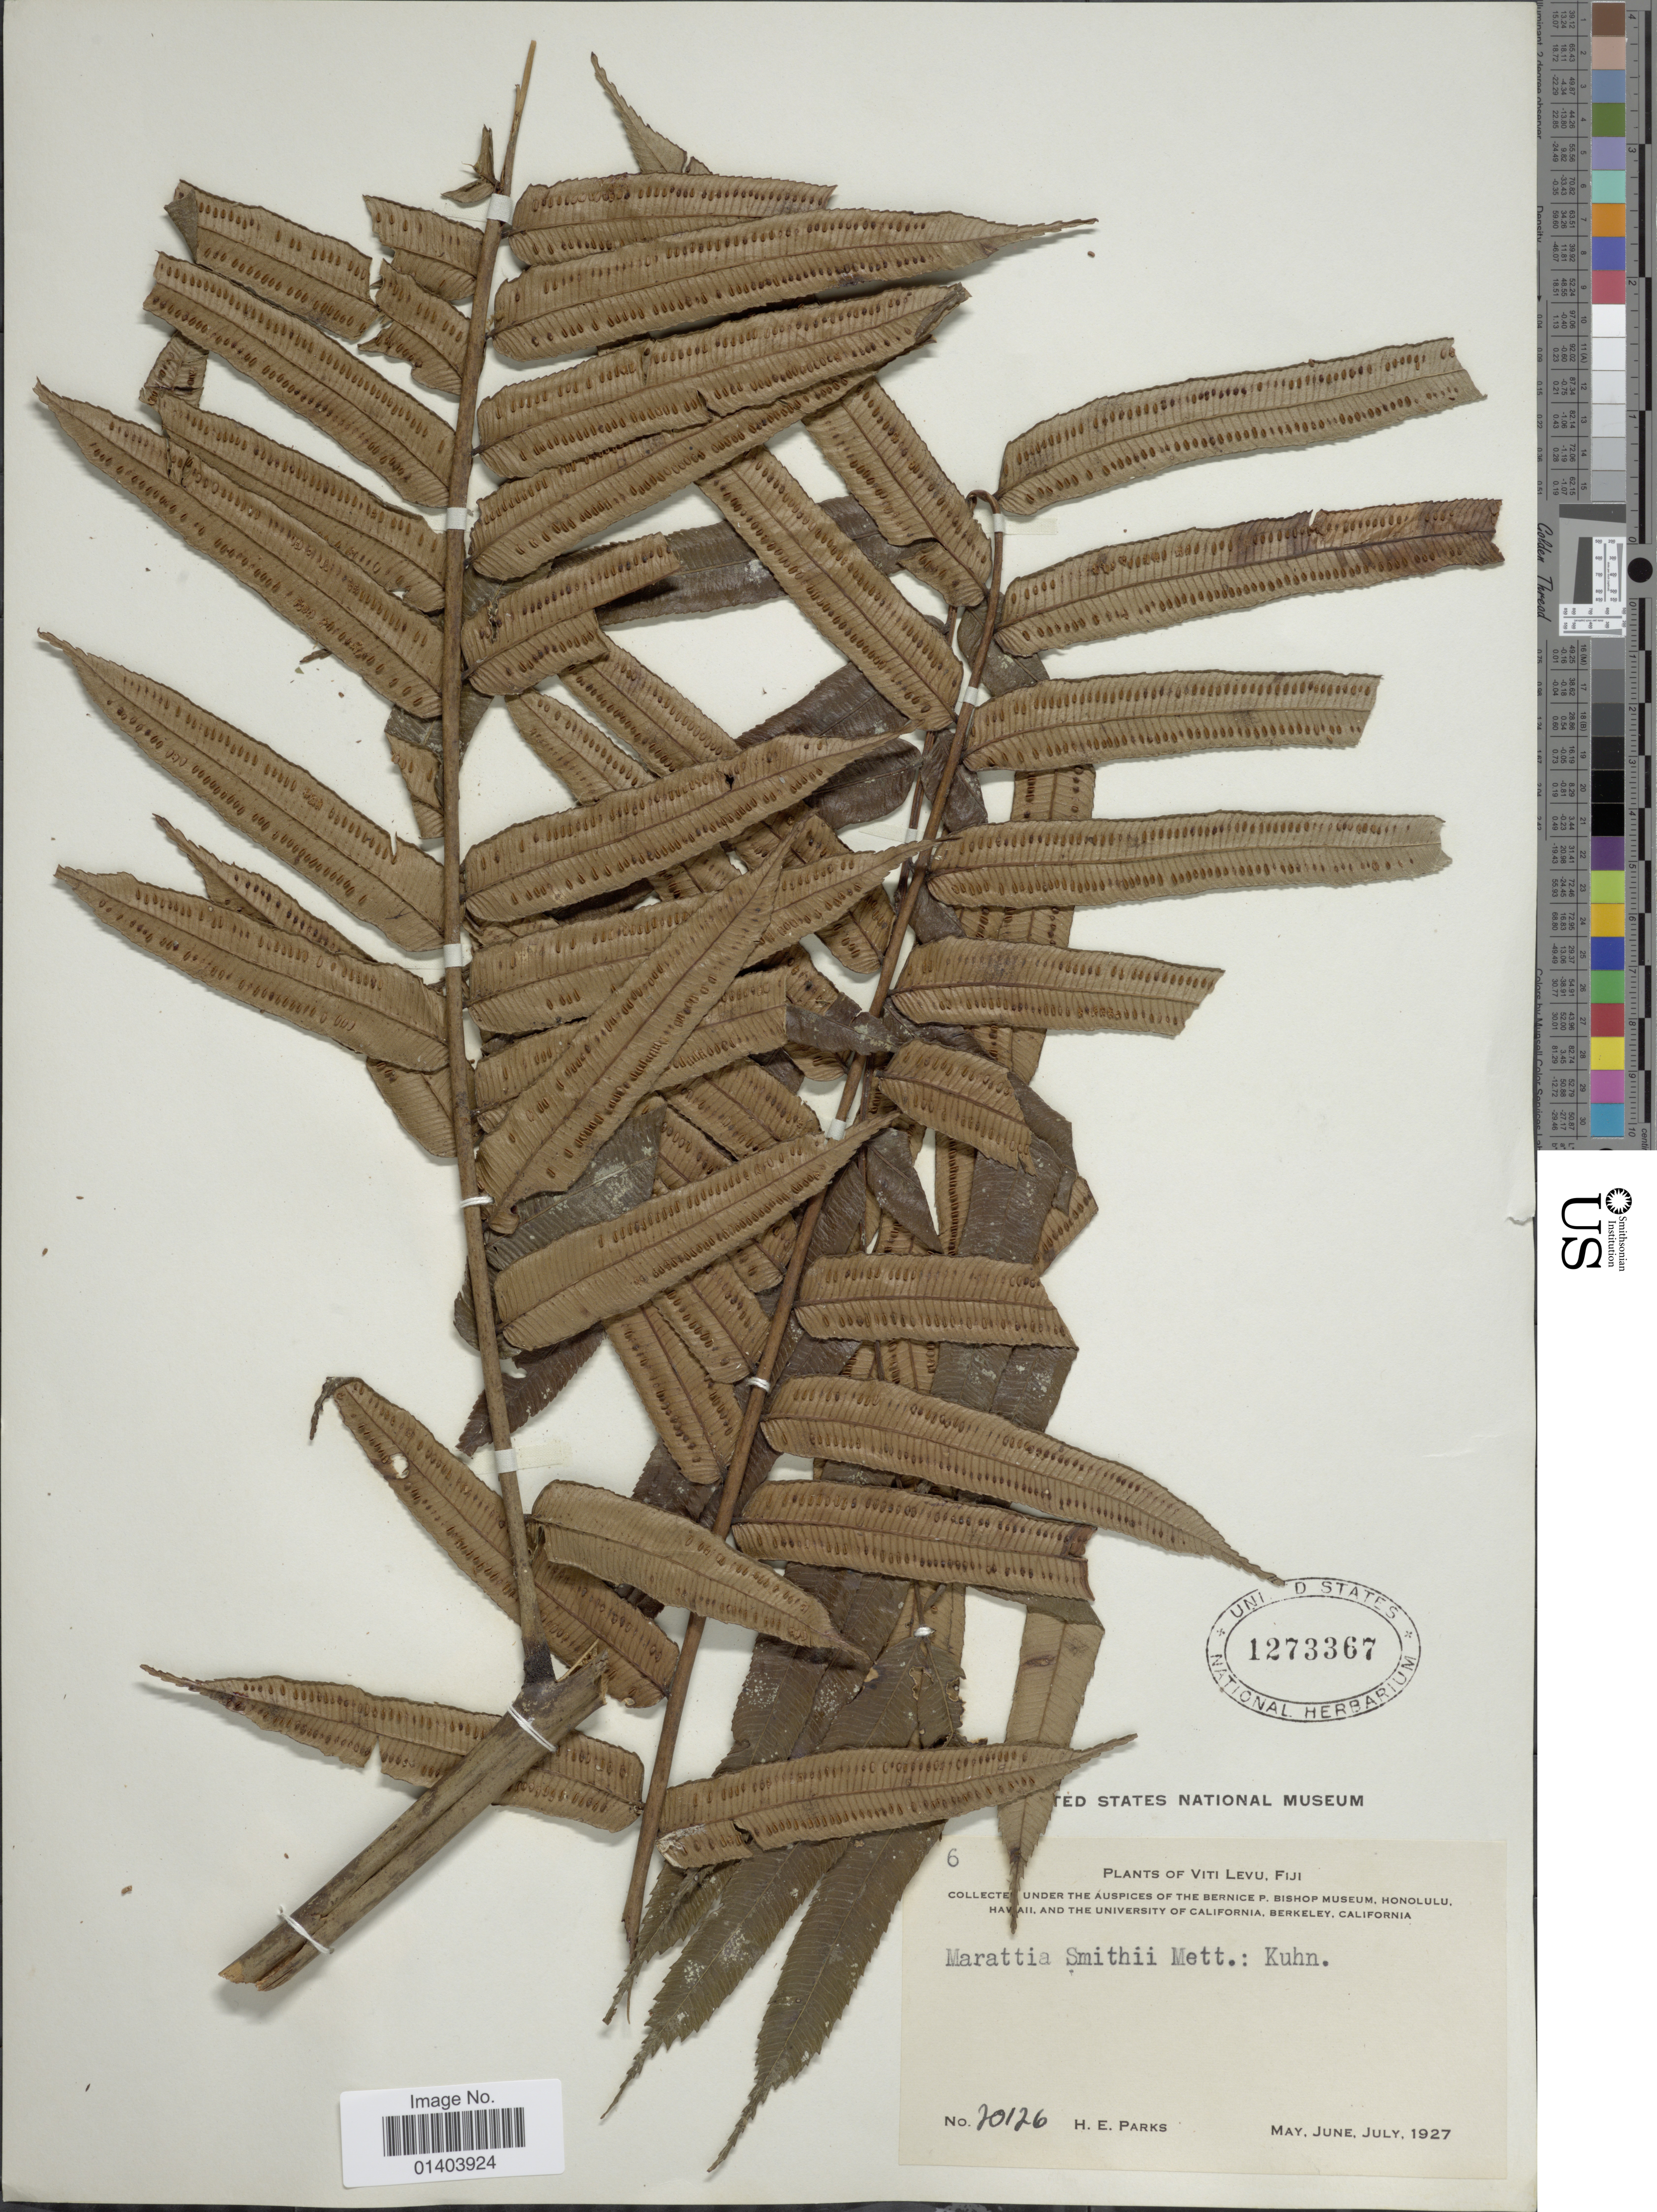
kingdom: Plantae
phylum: Tracheophyta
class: Polypodiopsida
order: Marattiales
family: Marattiaceae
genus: Ptisana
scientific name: Ptisana smithii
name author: (Mett. ex Kuhn) Murdock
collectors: H. E. Parks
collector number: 20126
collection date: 1927-05/1927-06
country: Fiji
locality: Viti Levu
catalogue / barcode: US 1273367